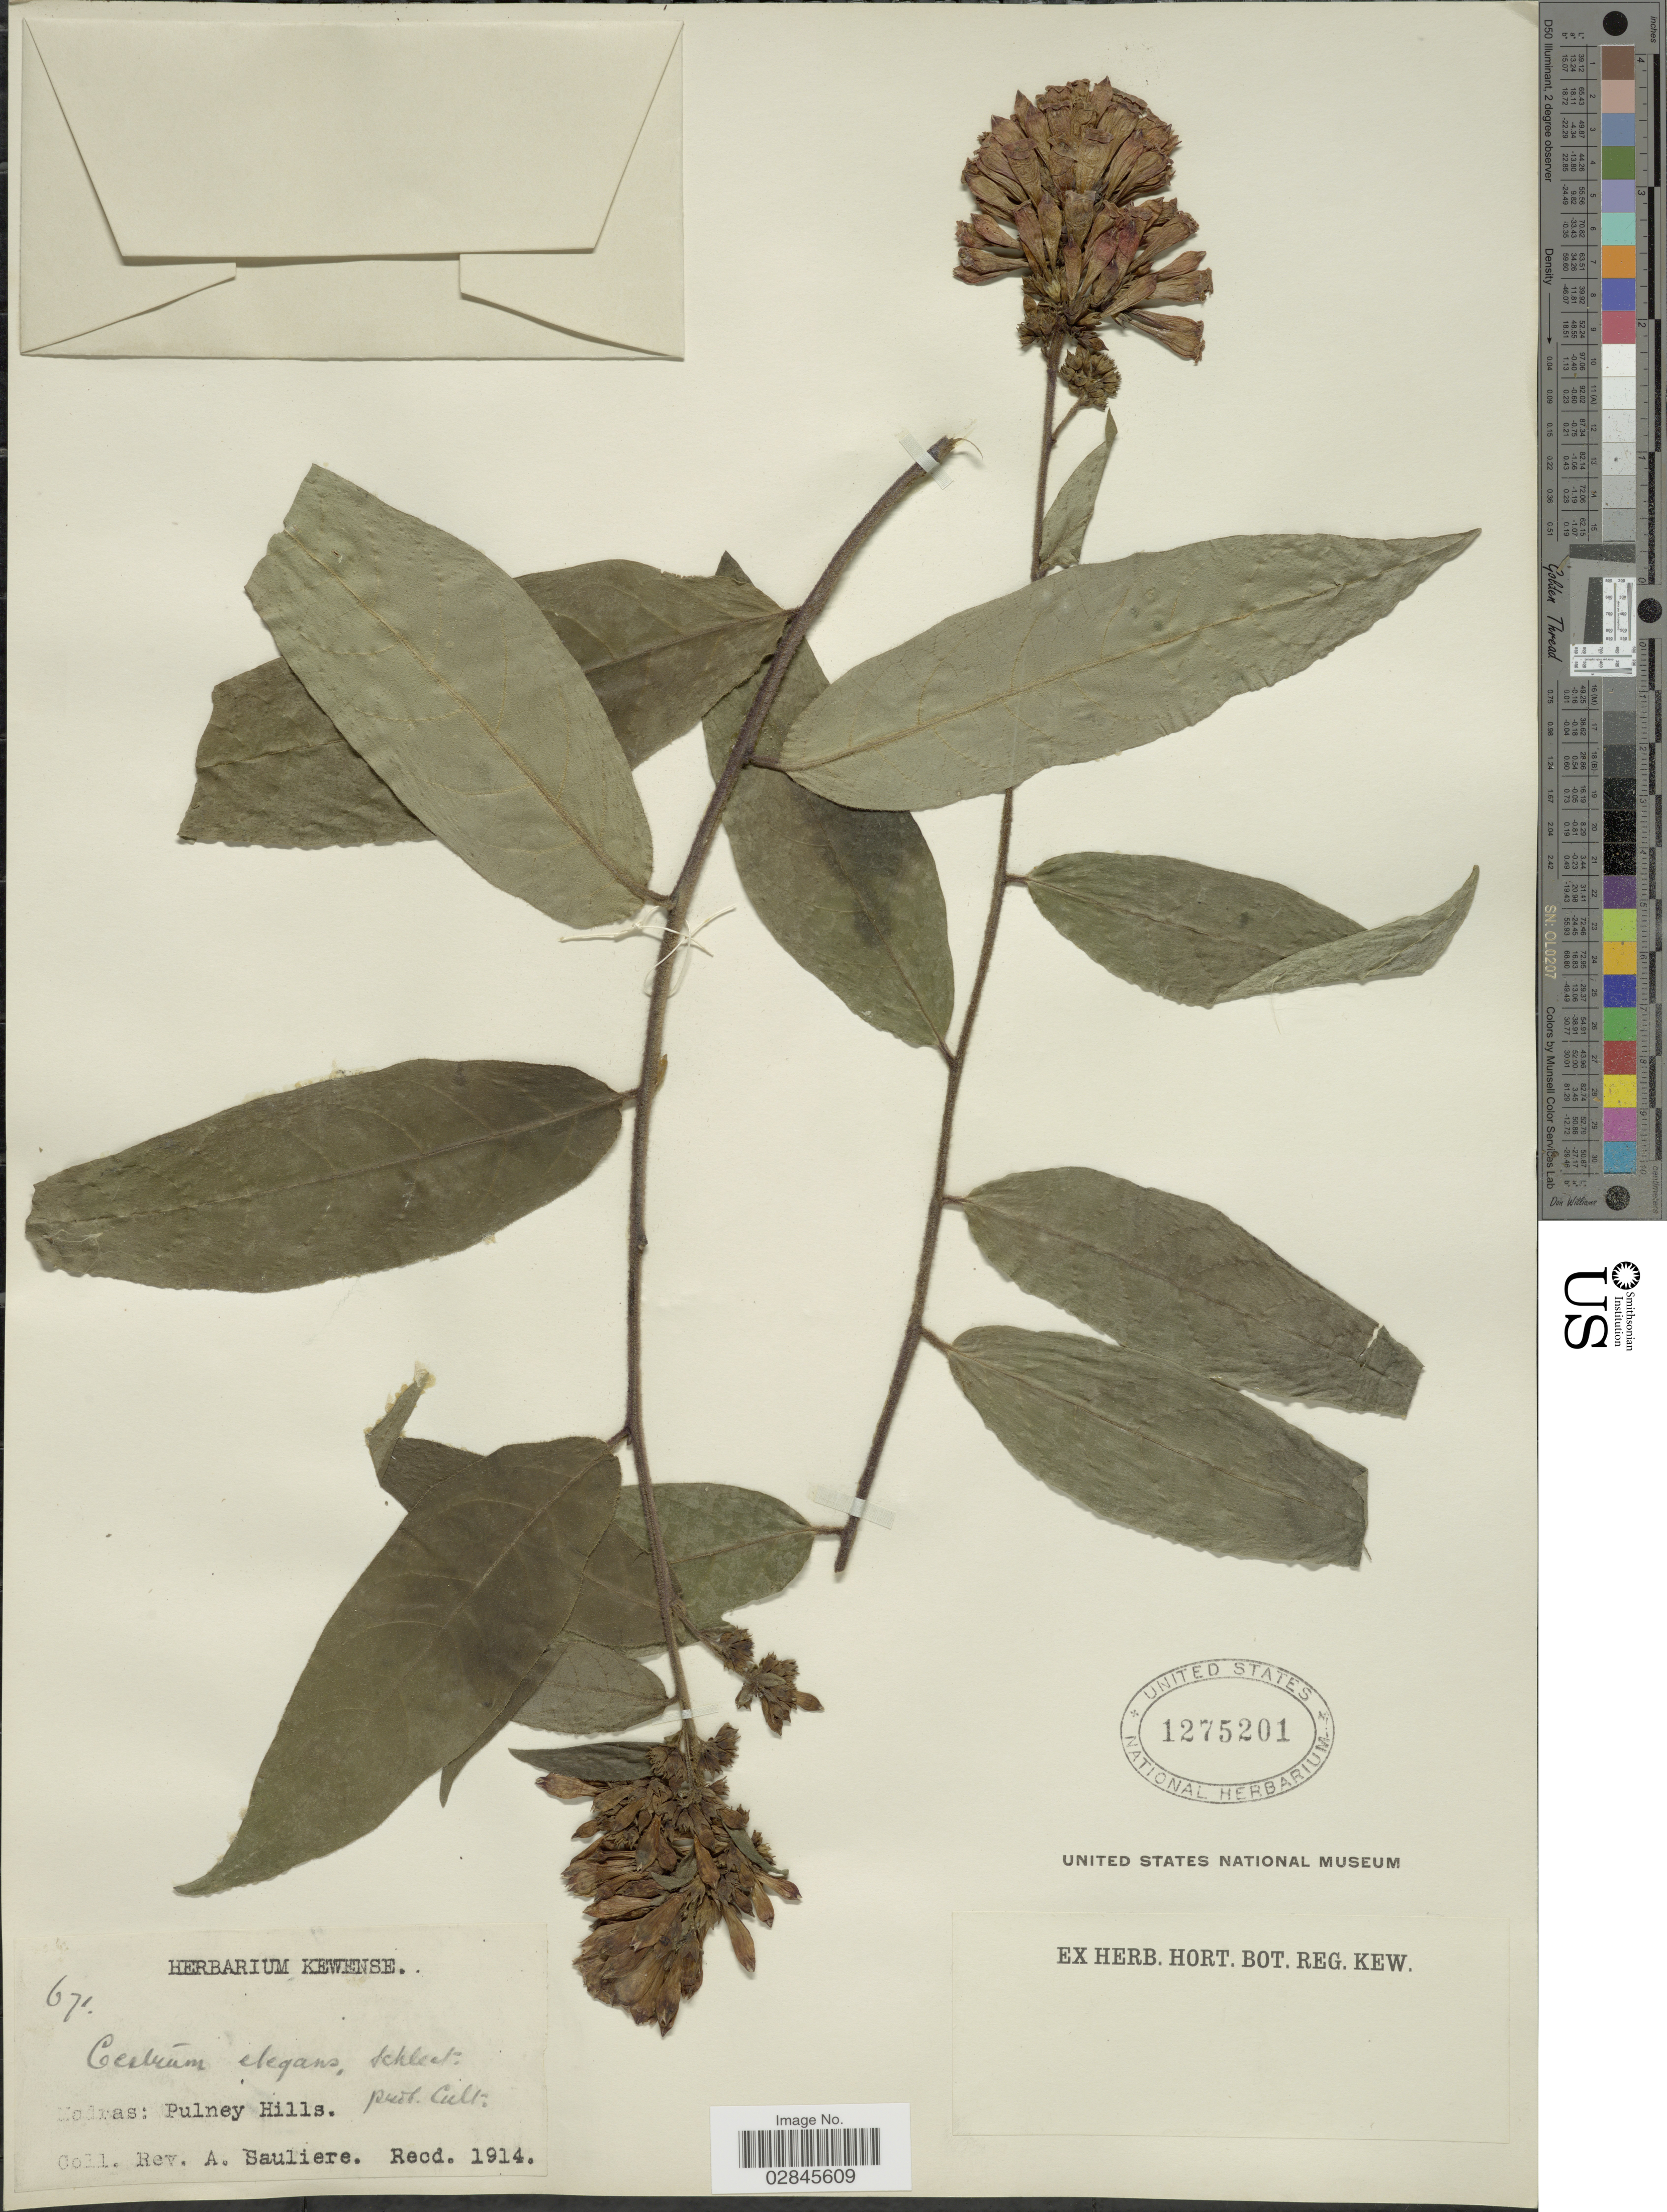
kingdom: Plantae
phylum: Tracheophyta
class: Magnoliopsida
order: Solanales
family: Solanaceae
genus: Cestrum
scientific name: Cestrum elegans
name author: (Brongn.) Schltdl.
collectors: A. Sauliere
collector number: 671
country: India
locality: Madras: Pulney Hills.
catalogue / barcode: US 1275201